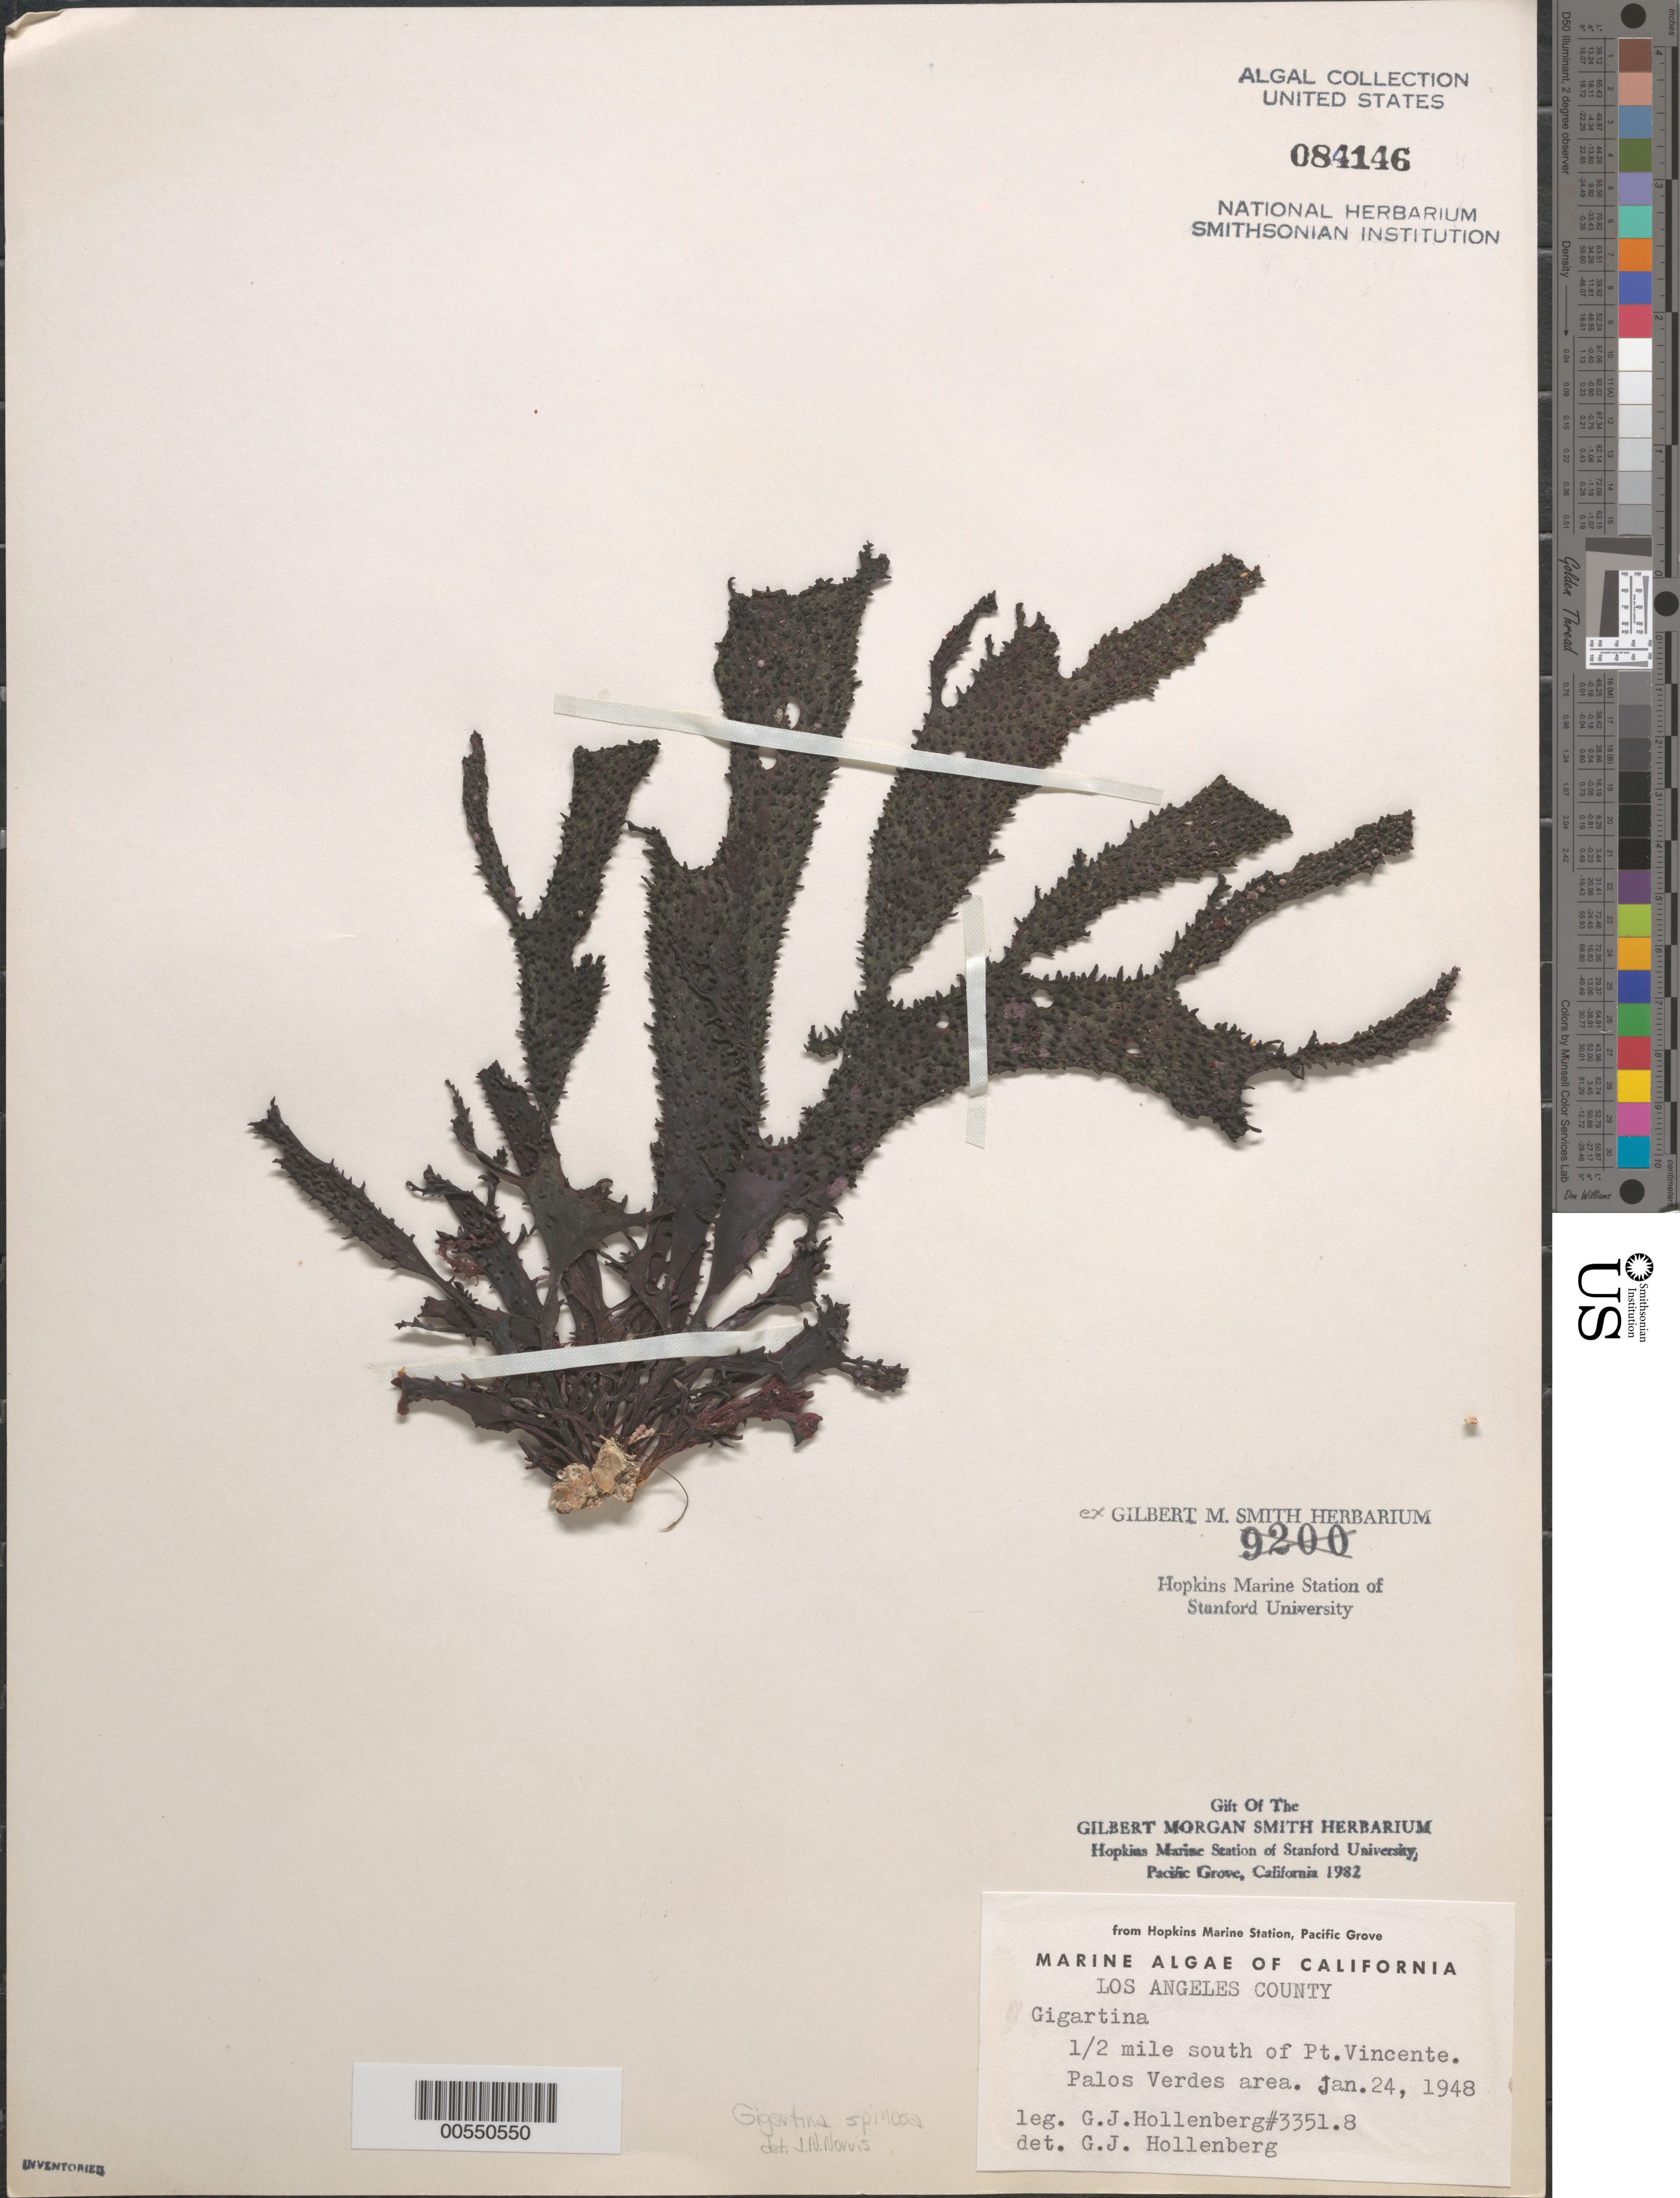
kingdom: Plantae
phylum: Rhodophyta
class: Florideophyceae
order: Gigartinales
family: Gigartinaceae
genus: Chondracanthus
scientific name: Chondracanthus spinosus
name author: (Kütz.) Guiry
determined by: Algae name updating Project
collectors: G. Hollenberg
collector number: GJH 3351.8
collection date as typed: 24 Jan 1948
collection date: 1948-01-24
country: United States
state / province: California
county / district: Los Angeles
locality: Palos Verdes area, 0.5 mile south of Point Vicente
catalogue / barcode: US 84146